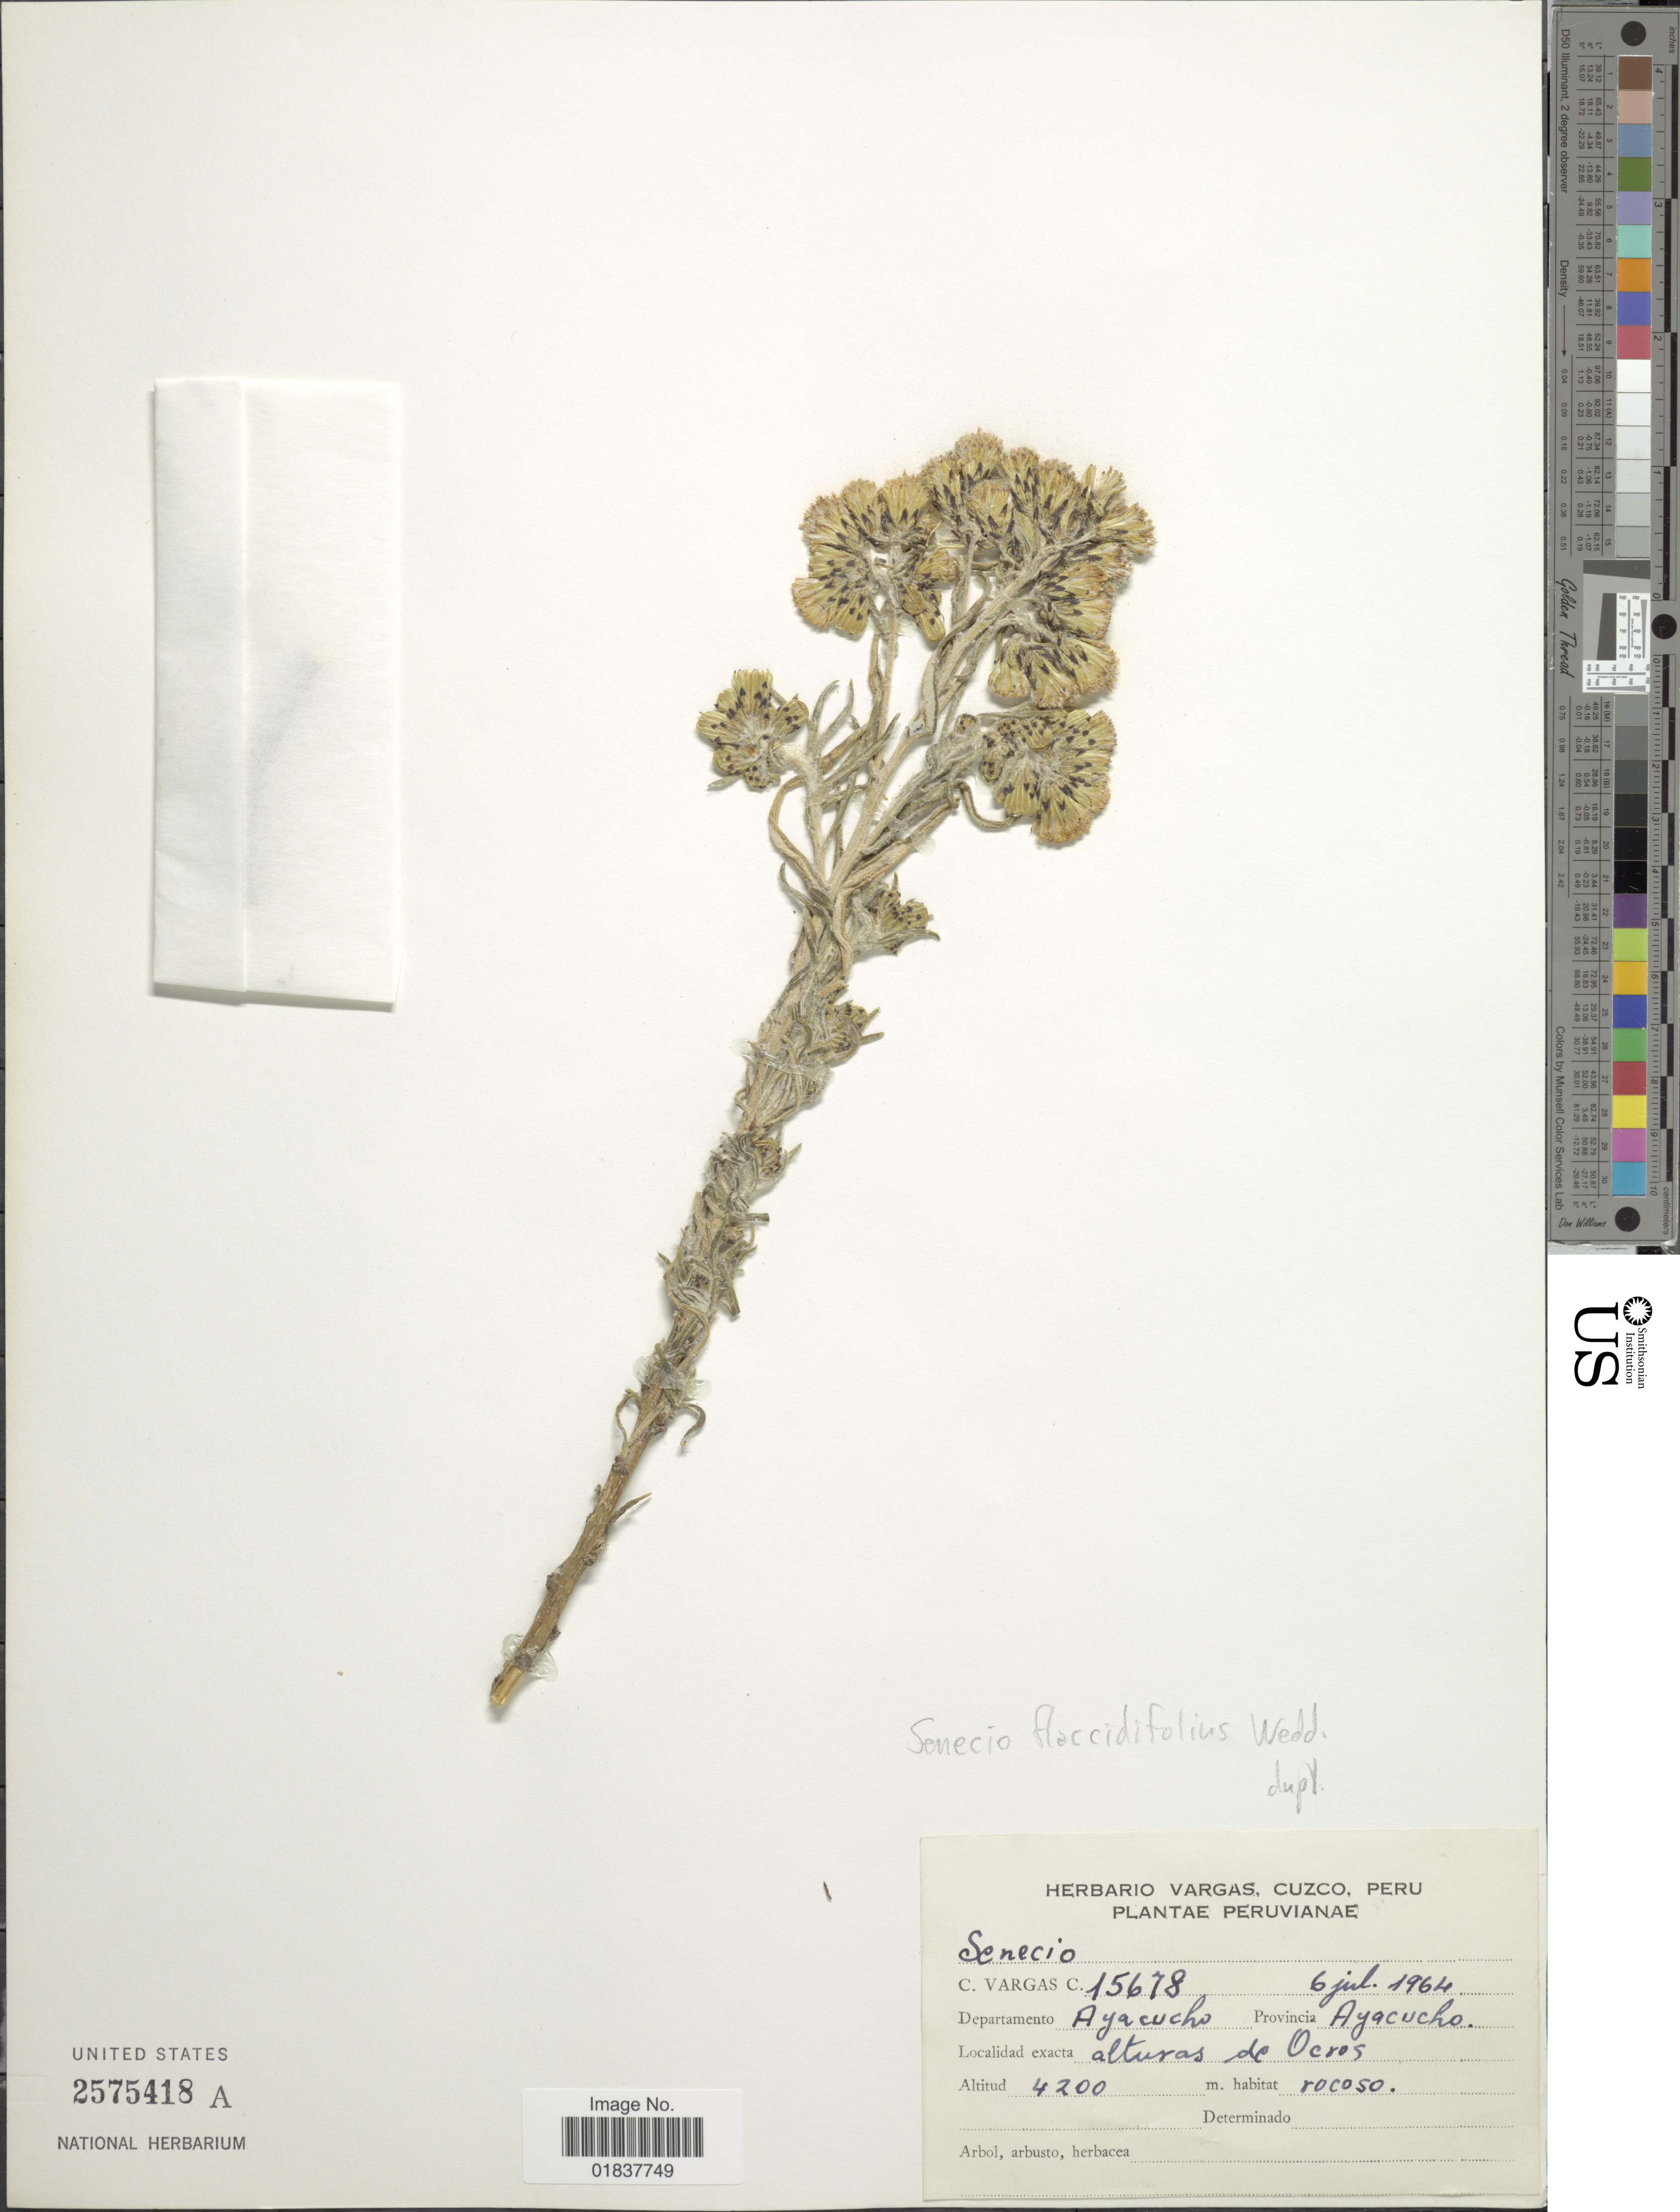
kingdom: Plantae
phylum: Tracheophyta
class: Magnoliopsida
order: Asterales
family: Asteraceae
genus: Senecio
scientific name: Senecio flaccidifolius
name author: Wedd.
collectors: C. Vargas Calderón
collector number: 15678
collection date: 1964-07-06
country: Peru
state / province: Ayacucho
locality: Provincia Ayacucho, alturas de Ocros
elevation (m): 4200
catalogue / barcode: US 2575418A